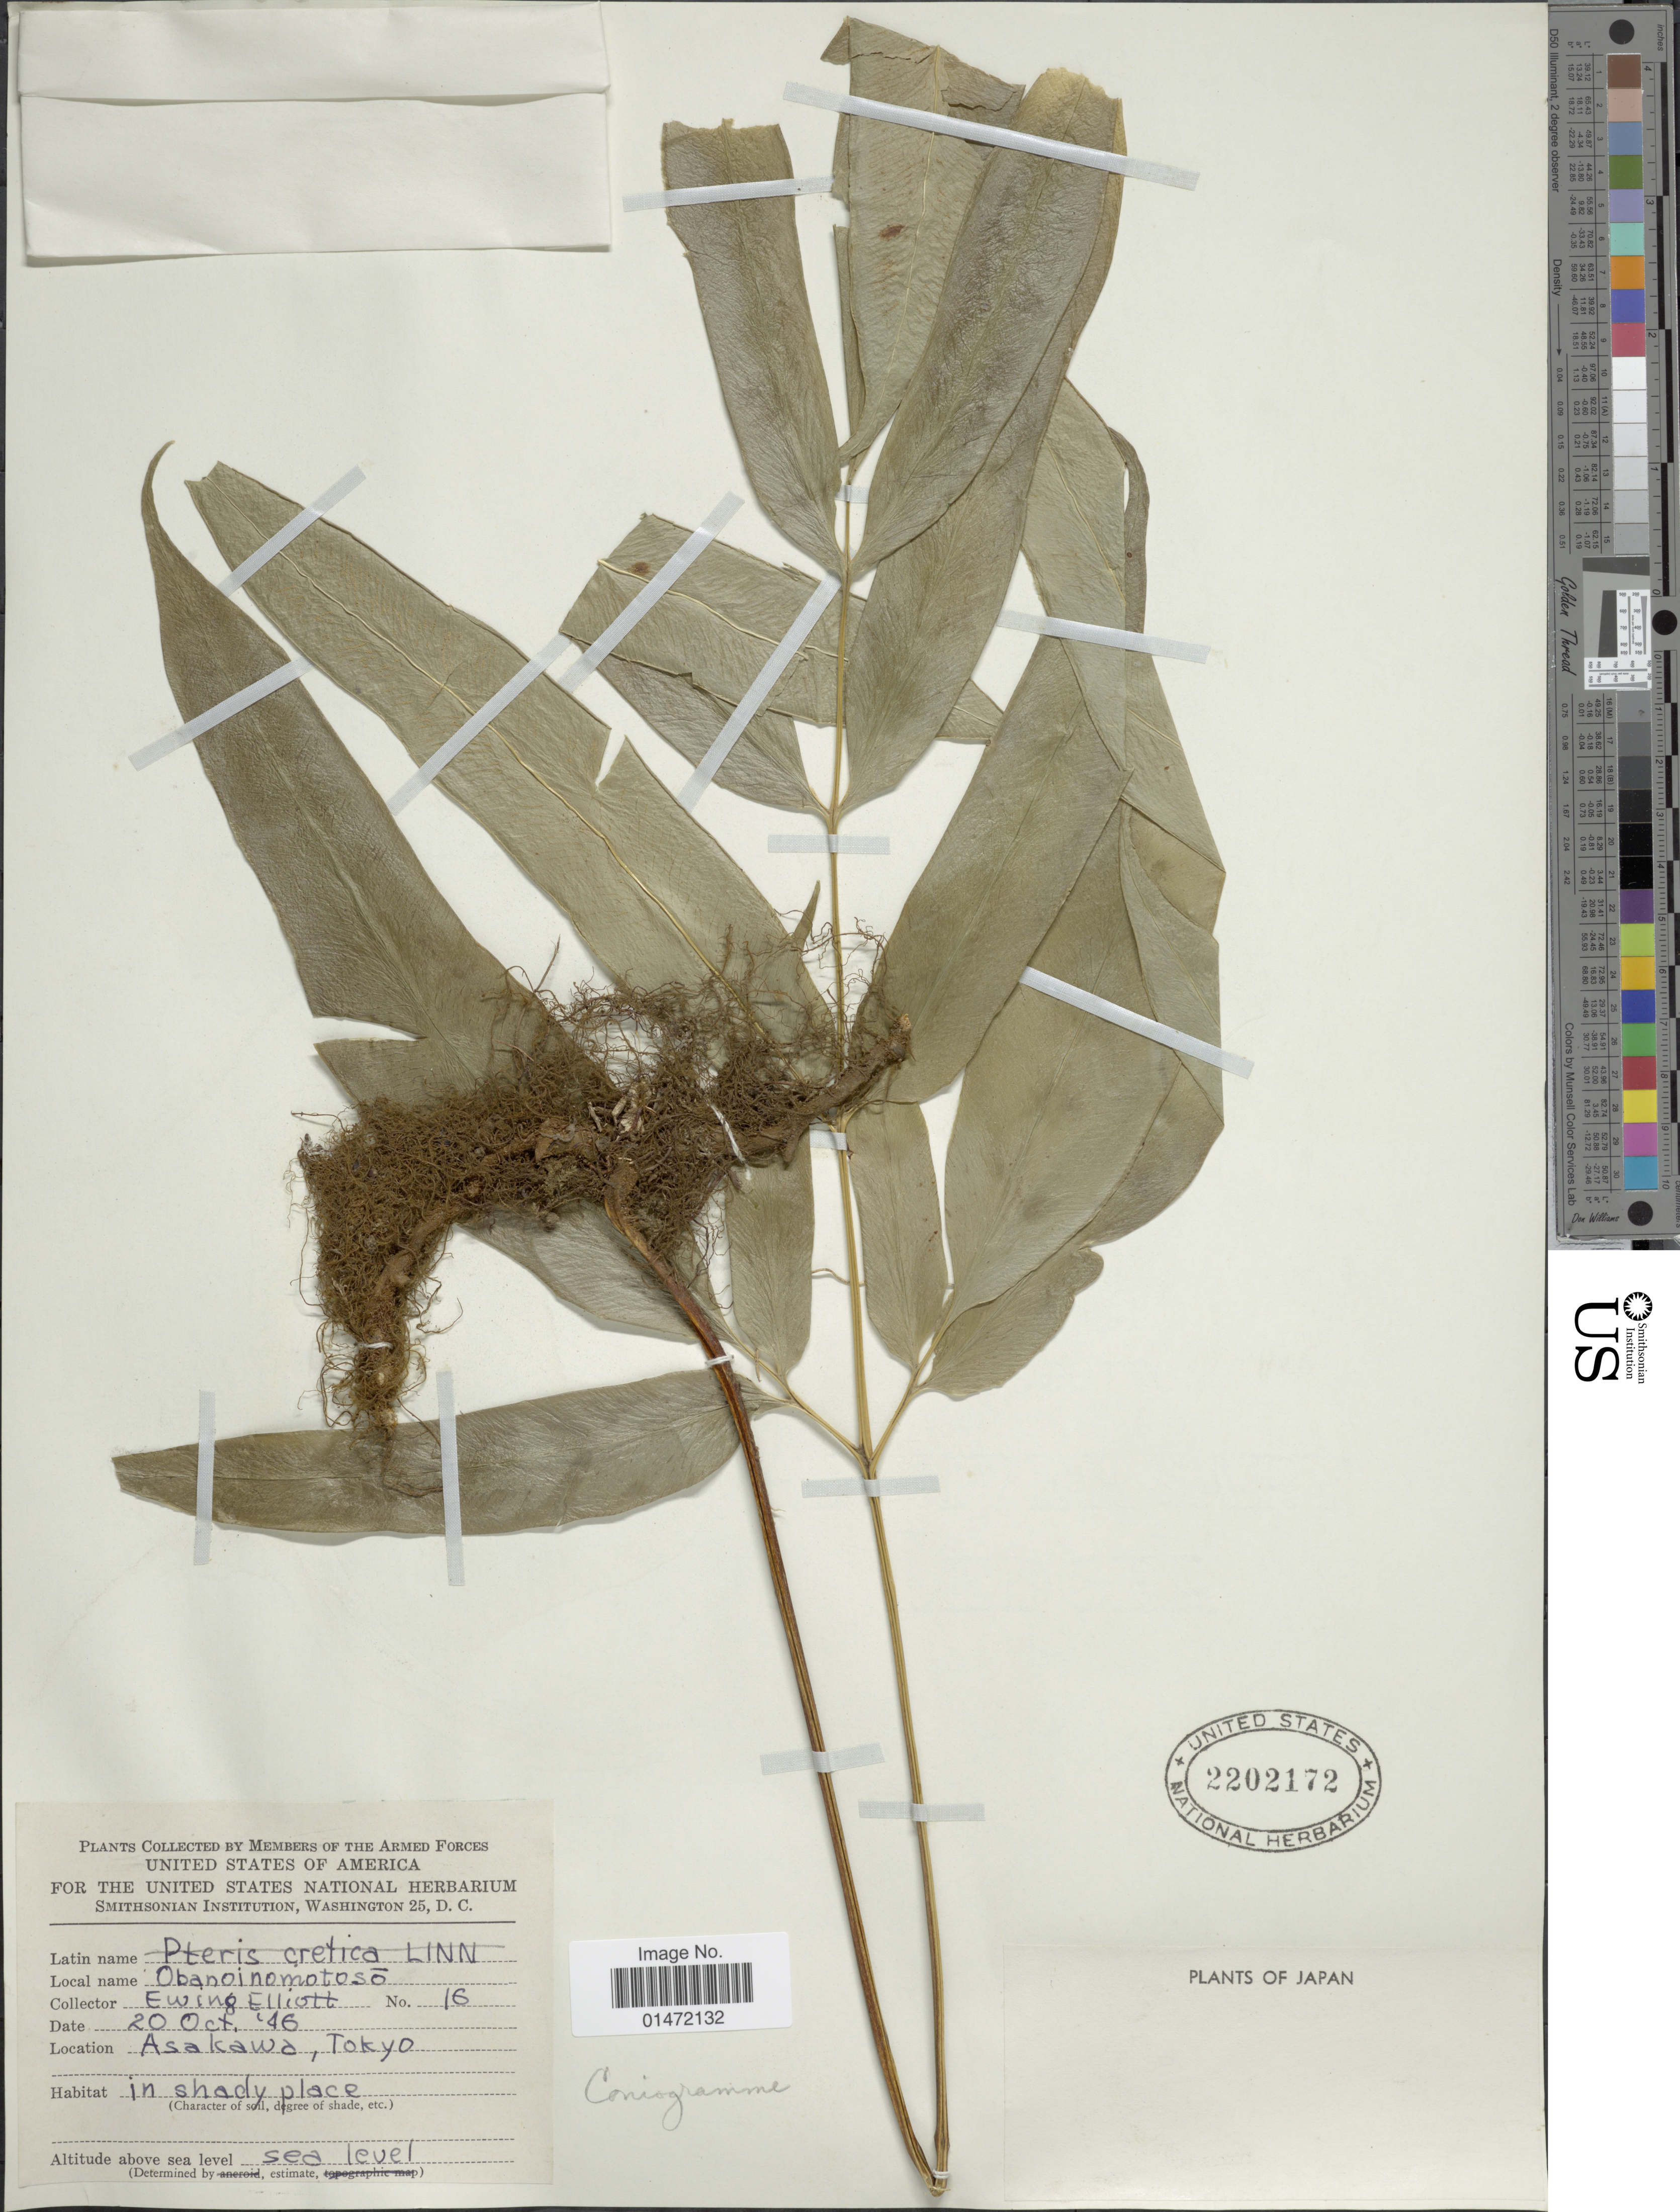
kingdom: Plantae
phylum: Tracheophyta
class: Polypodiopsida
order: Polypodiales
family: Pteridaceae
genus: Coniogramme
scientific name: Coniogramme japonica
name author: (Thunb. ex Murray) Diels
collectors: E. Elliot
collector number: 16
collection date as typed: Transcribed d/m/y: 20/10/46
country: Japan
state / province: Tokyo, Federal City of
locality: Asakawa, Tokyo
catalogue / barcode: US 2202172